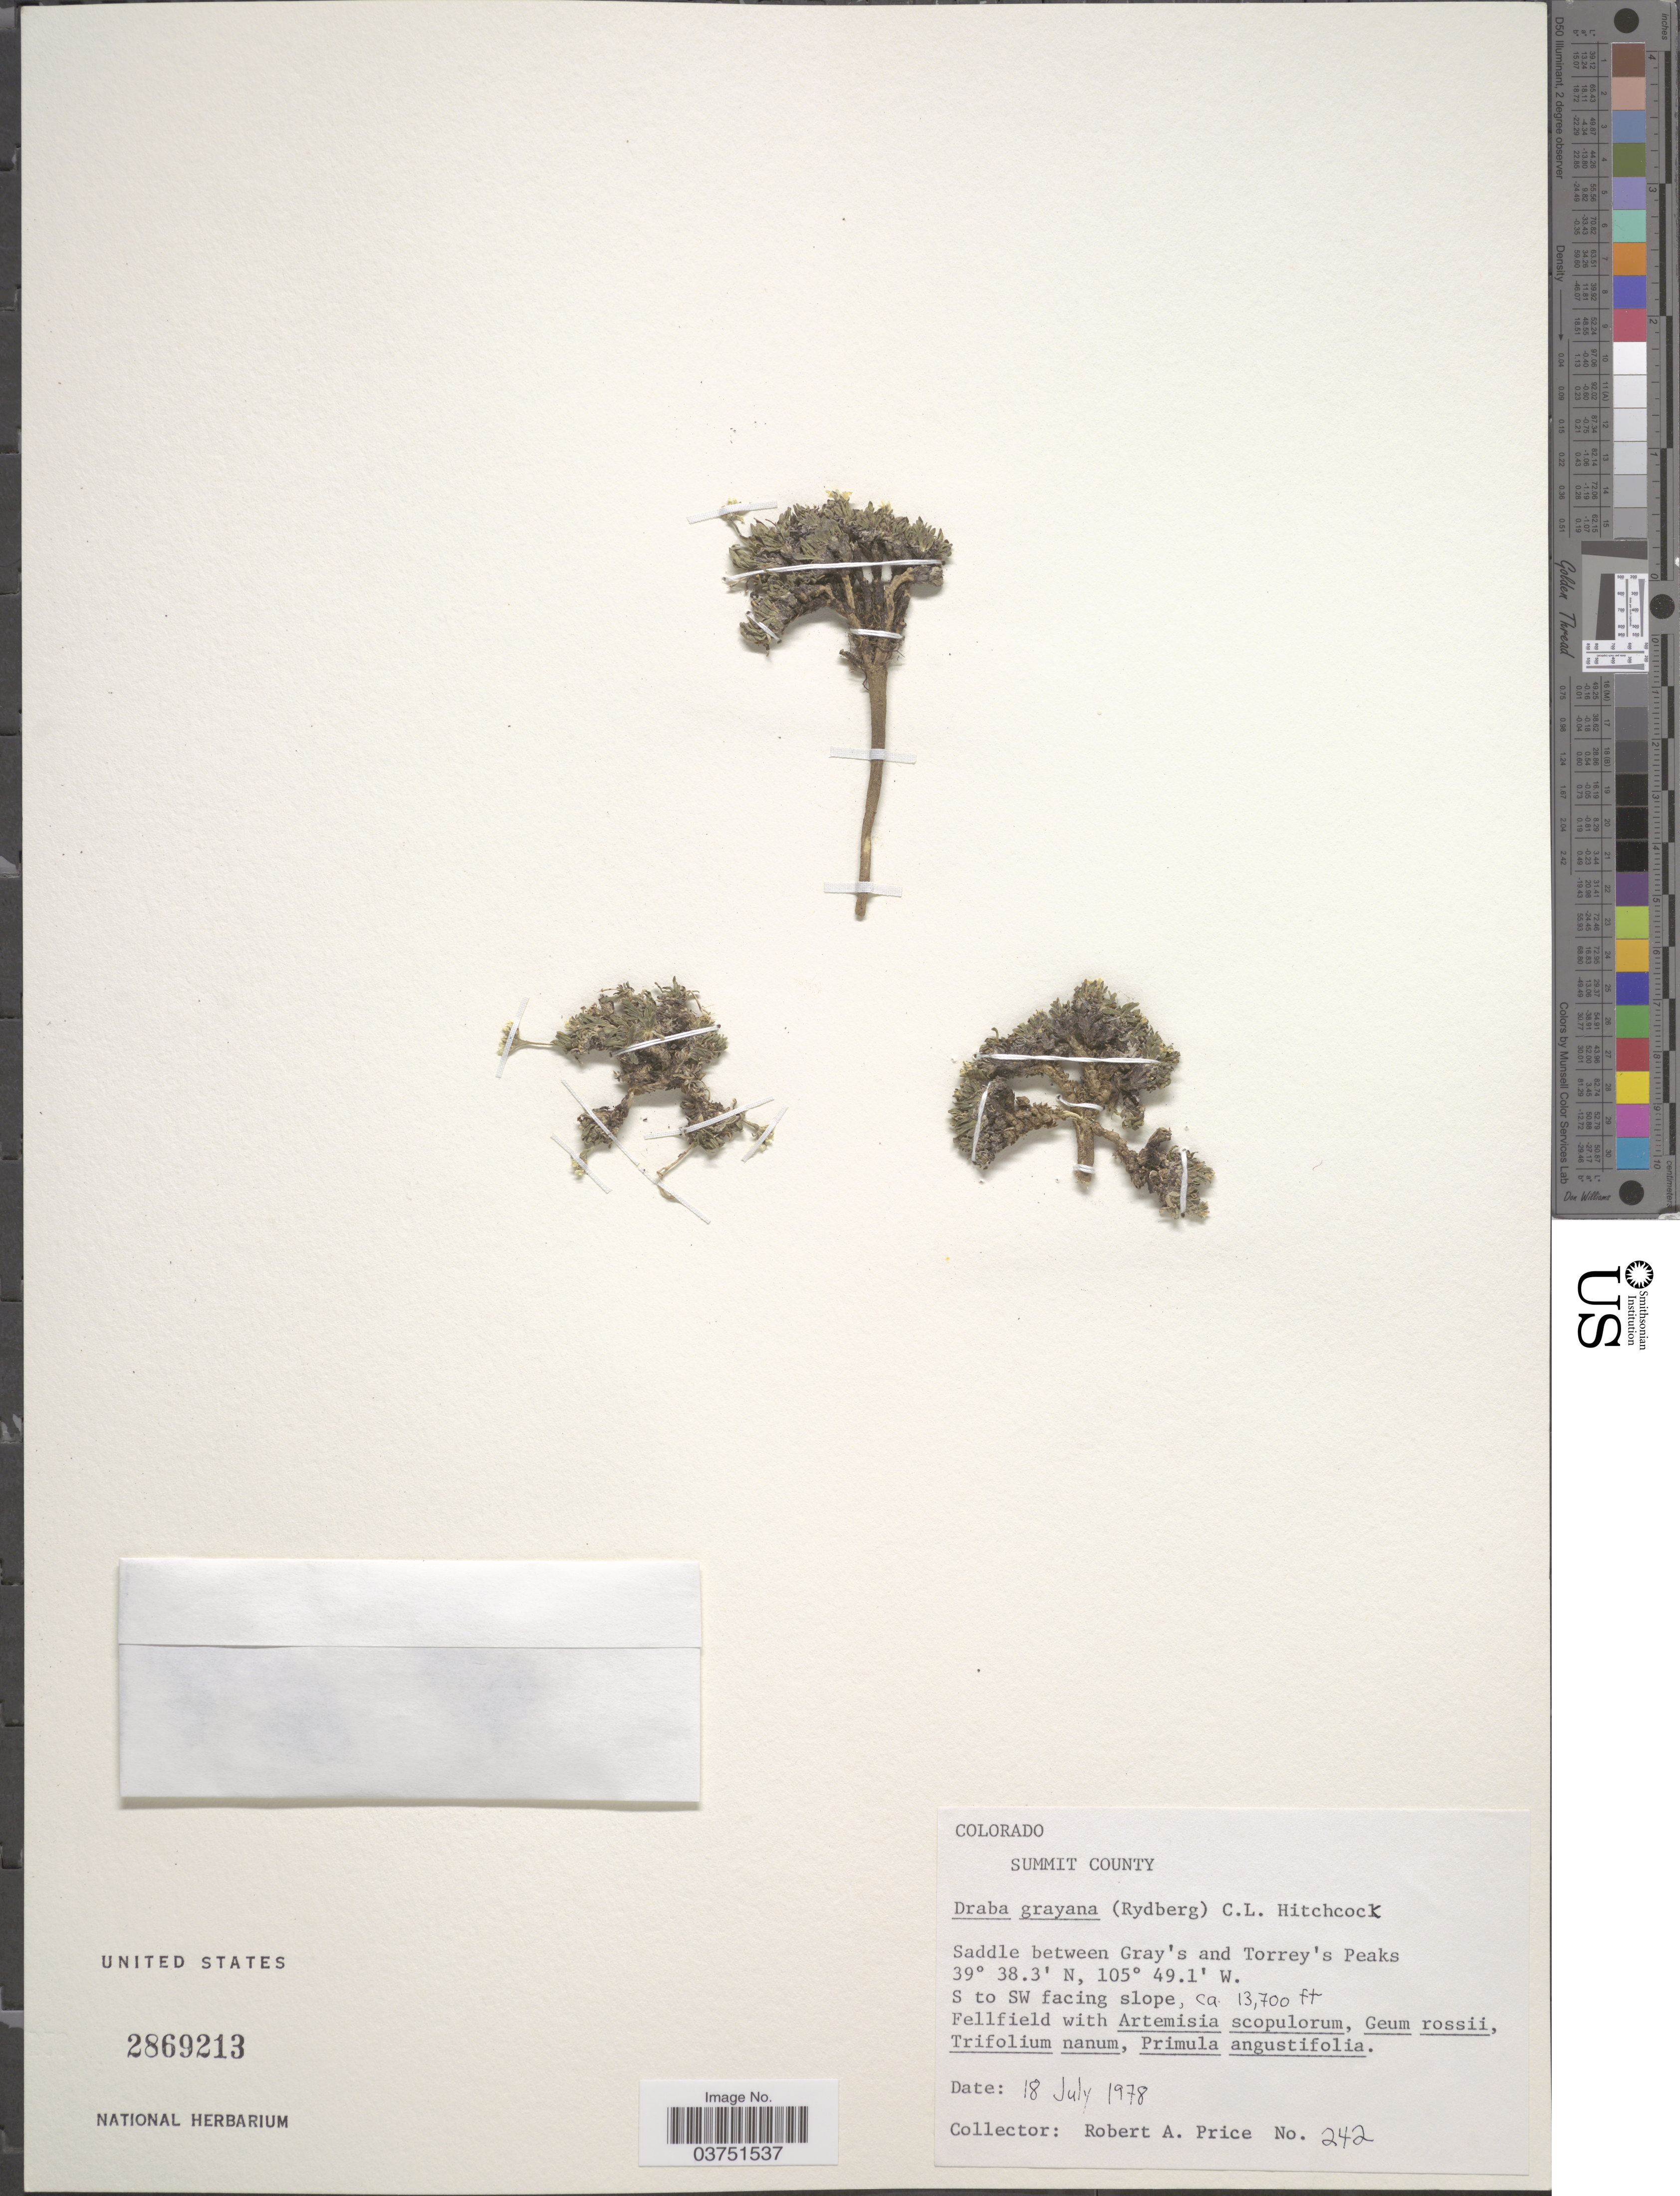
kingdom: Plantae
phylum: Tracheophyta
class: Magnoliopsida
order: Brassicales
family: Brassicaceae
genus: Draba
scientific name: Draba grayana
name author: C.L. Hitchc.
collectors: R. A. Price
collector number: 242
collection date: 1978-07-18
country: United States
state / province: Colorado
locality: Summit County, Saddle between Gray's and Torrey's Peaks. S to SW facing slope.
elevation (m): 4176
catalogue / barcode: US 2869213